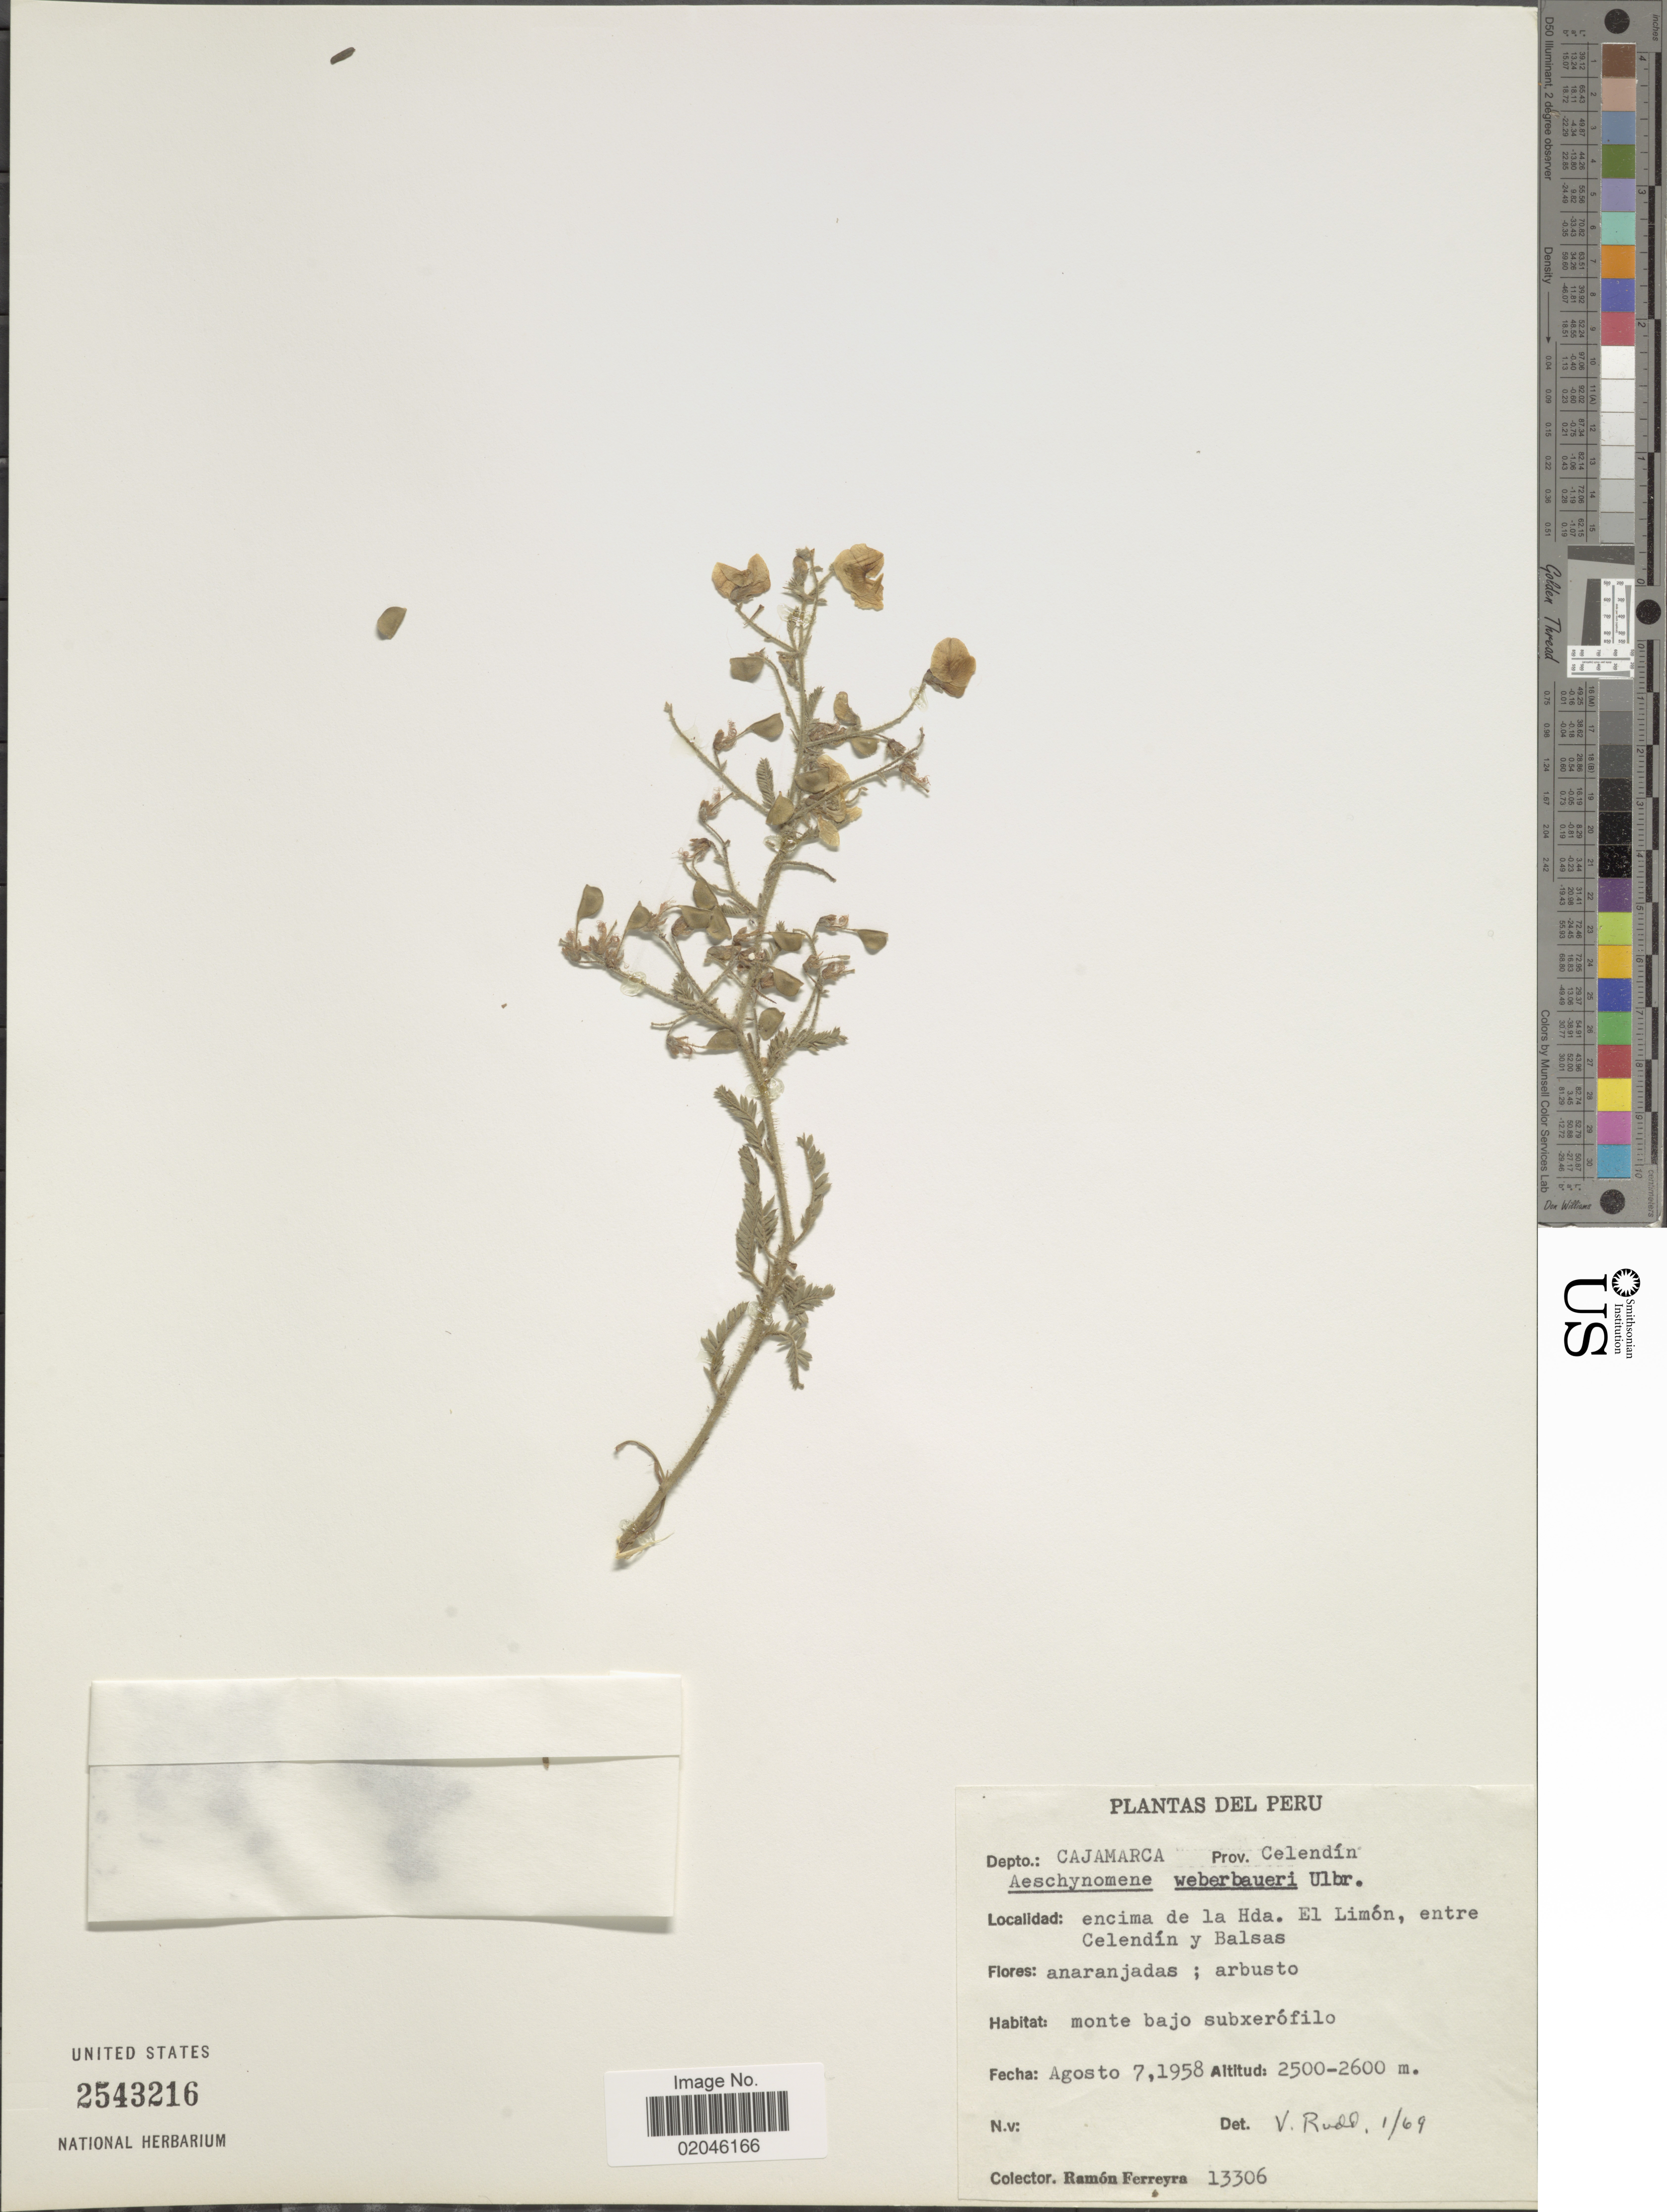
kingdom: Plantae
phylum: Tracheophyta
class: Magnoliopsida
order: Fabales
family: Fabaceae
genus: Aeschynomene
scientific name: Aeschynomene weberbaueri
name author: Ulbr.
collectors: R. A. Ferreyra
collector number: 13306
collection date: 1958-08-07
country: Peru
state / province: Cajamarca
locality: Prov. Celendin, encima de la Hda. El Limon, entre Celendin y Balsas.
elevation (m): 2500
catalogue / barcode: US 2543216